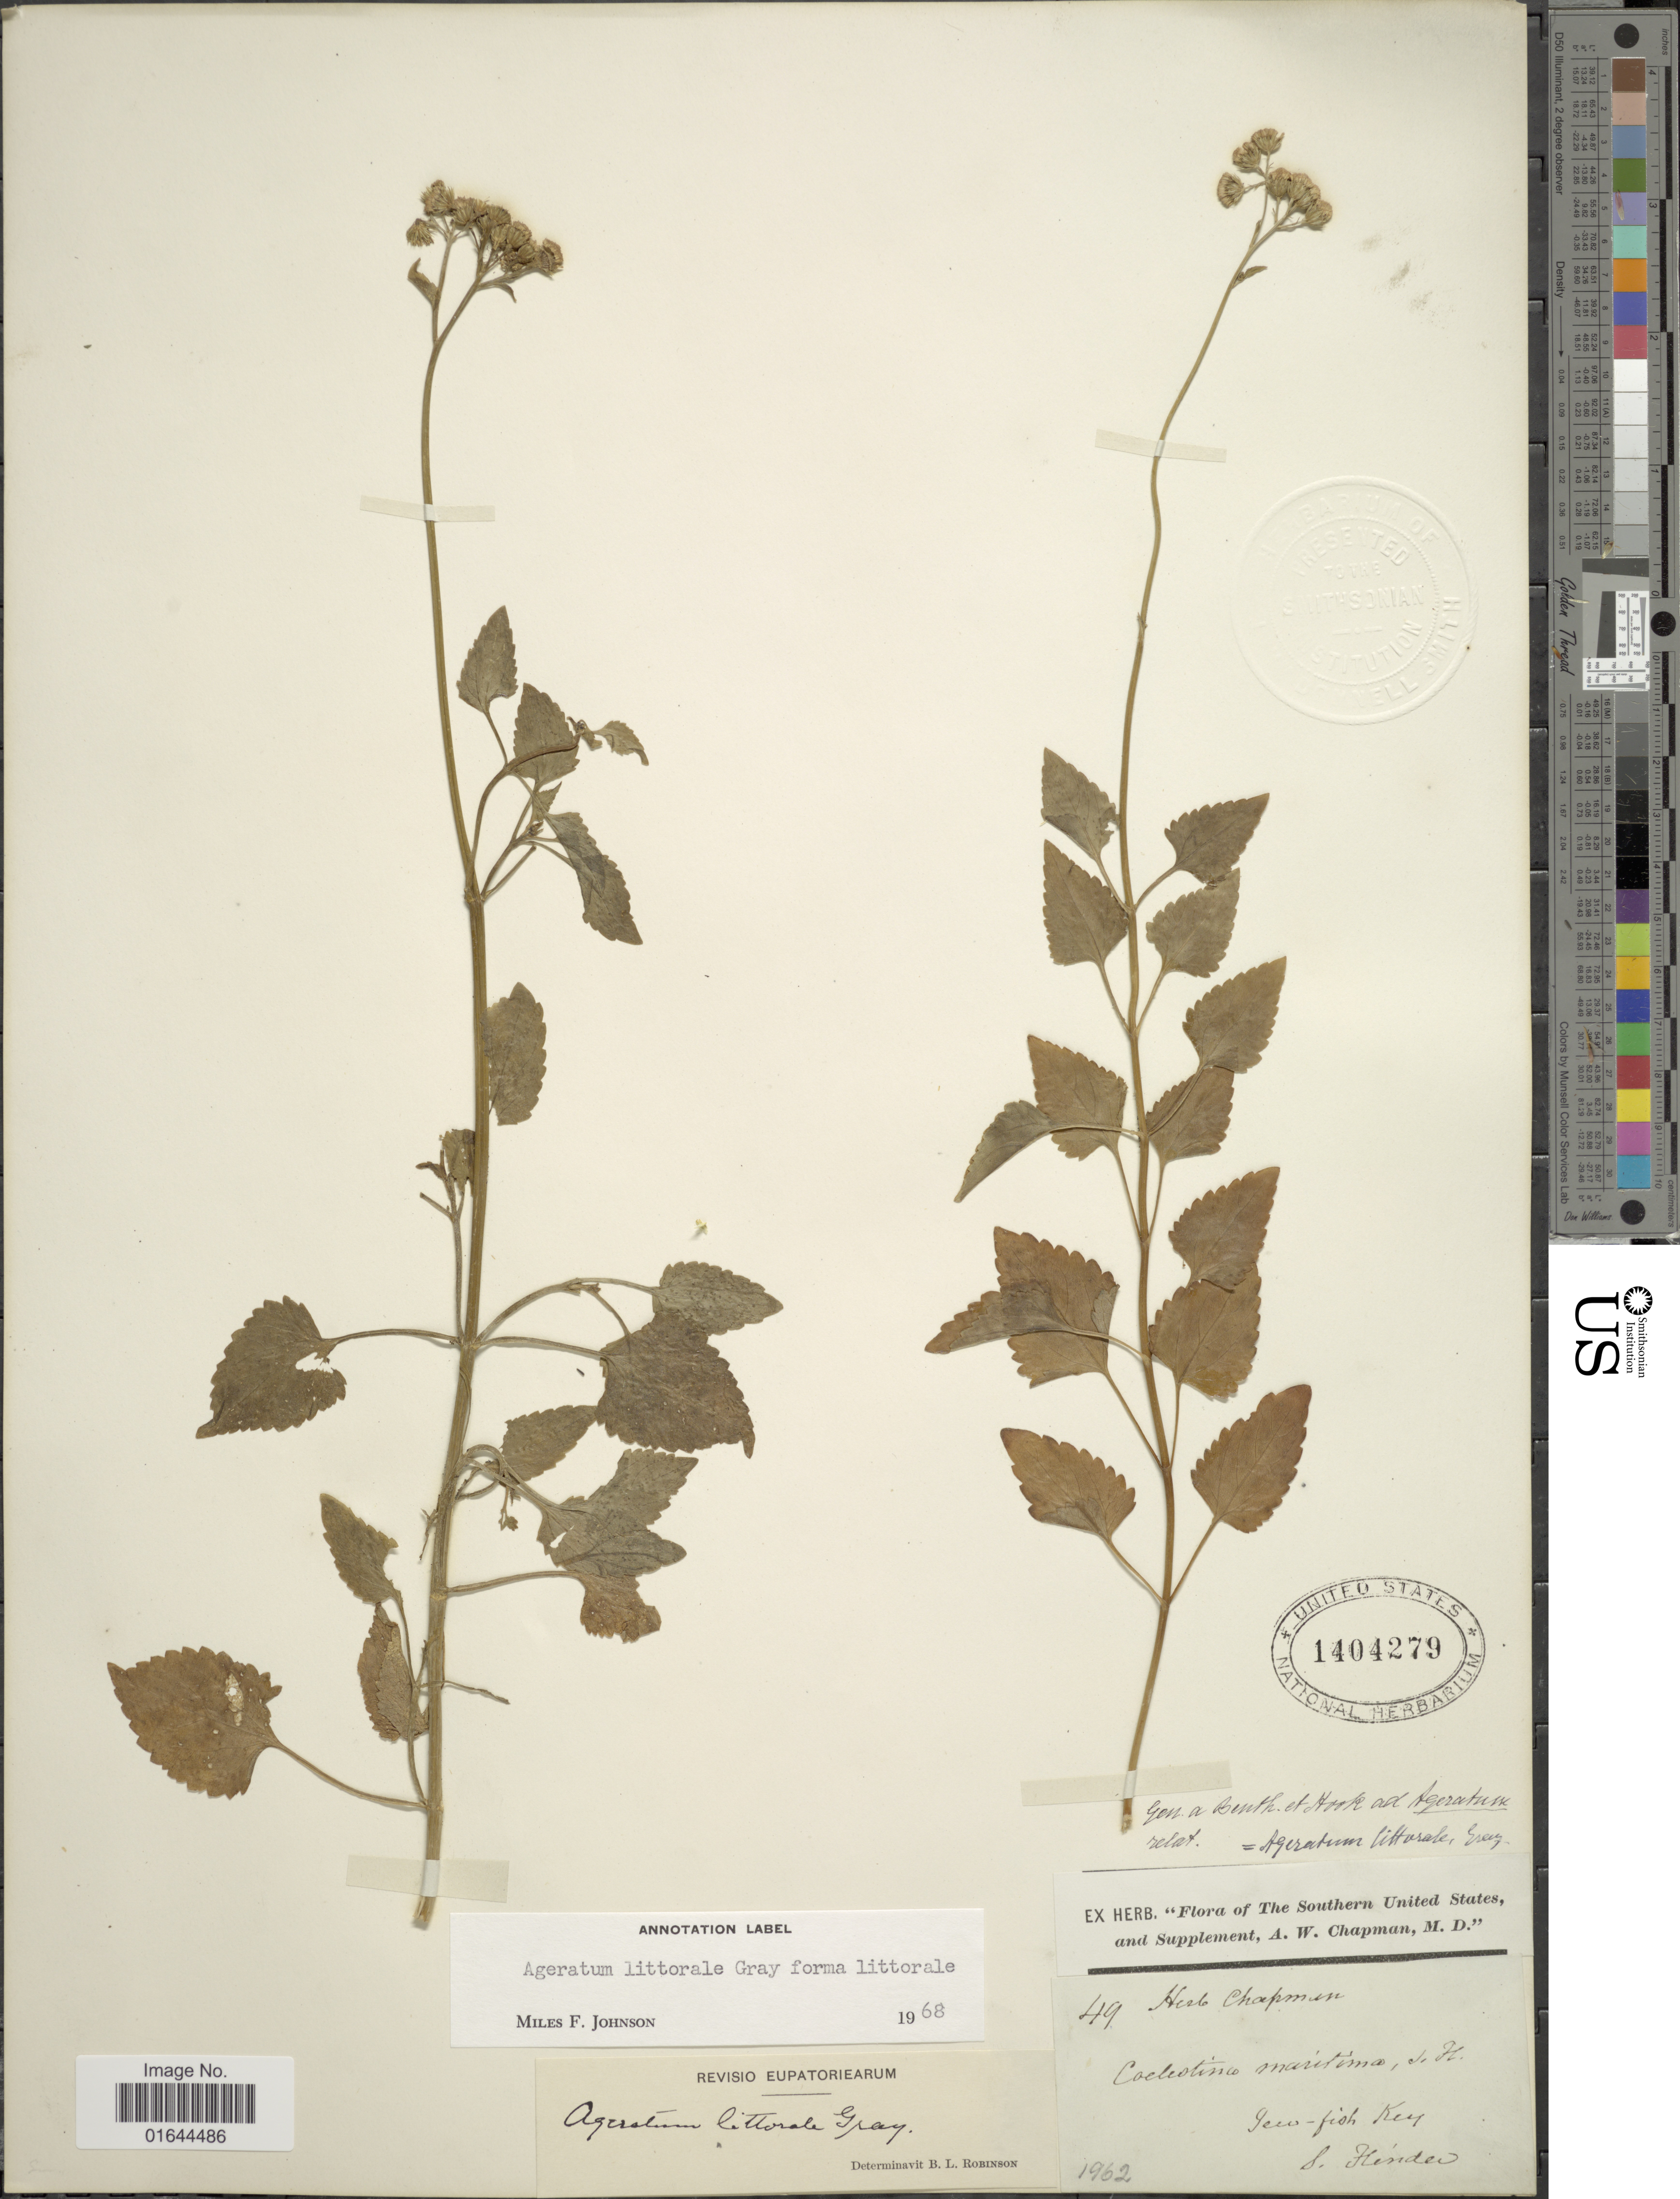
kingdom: Plantae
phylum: Tracheophyta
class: Magnoliopsida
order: Asterales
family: Asteraceae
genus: Ageratum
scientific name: Ageratum littorale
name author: A. Gray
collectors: A. W. Chapman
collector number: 49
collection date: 1962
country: United States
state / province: Florida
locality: Few -fish Key, S. Florida.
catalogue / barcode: US 1404279